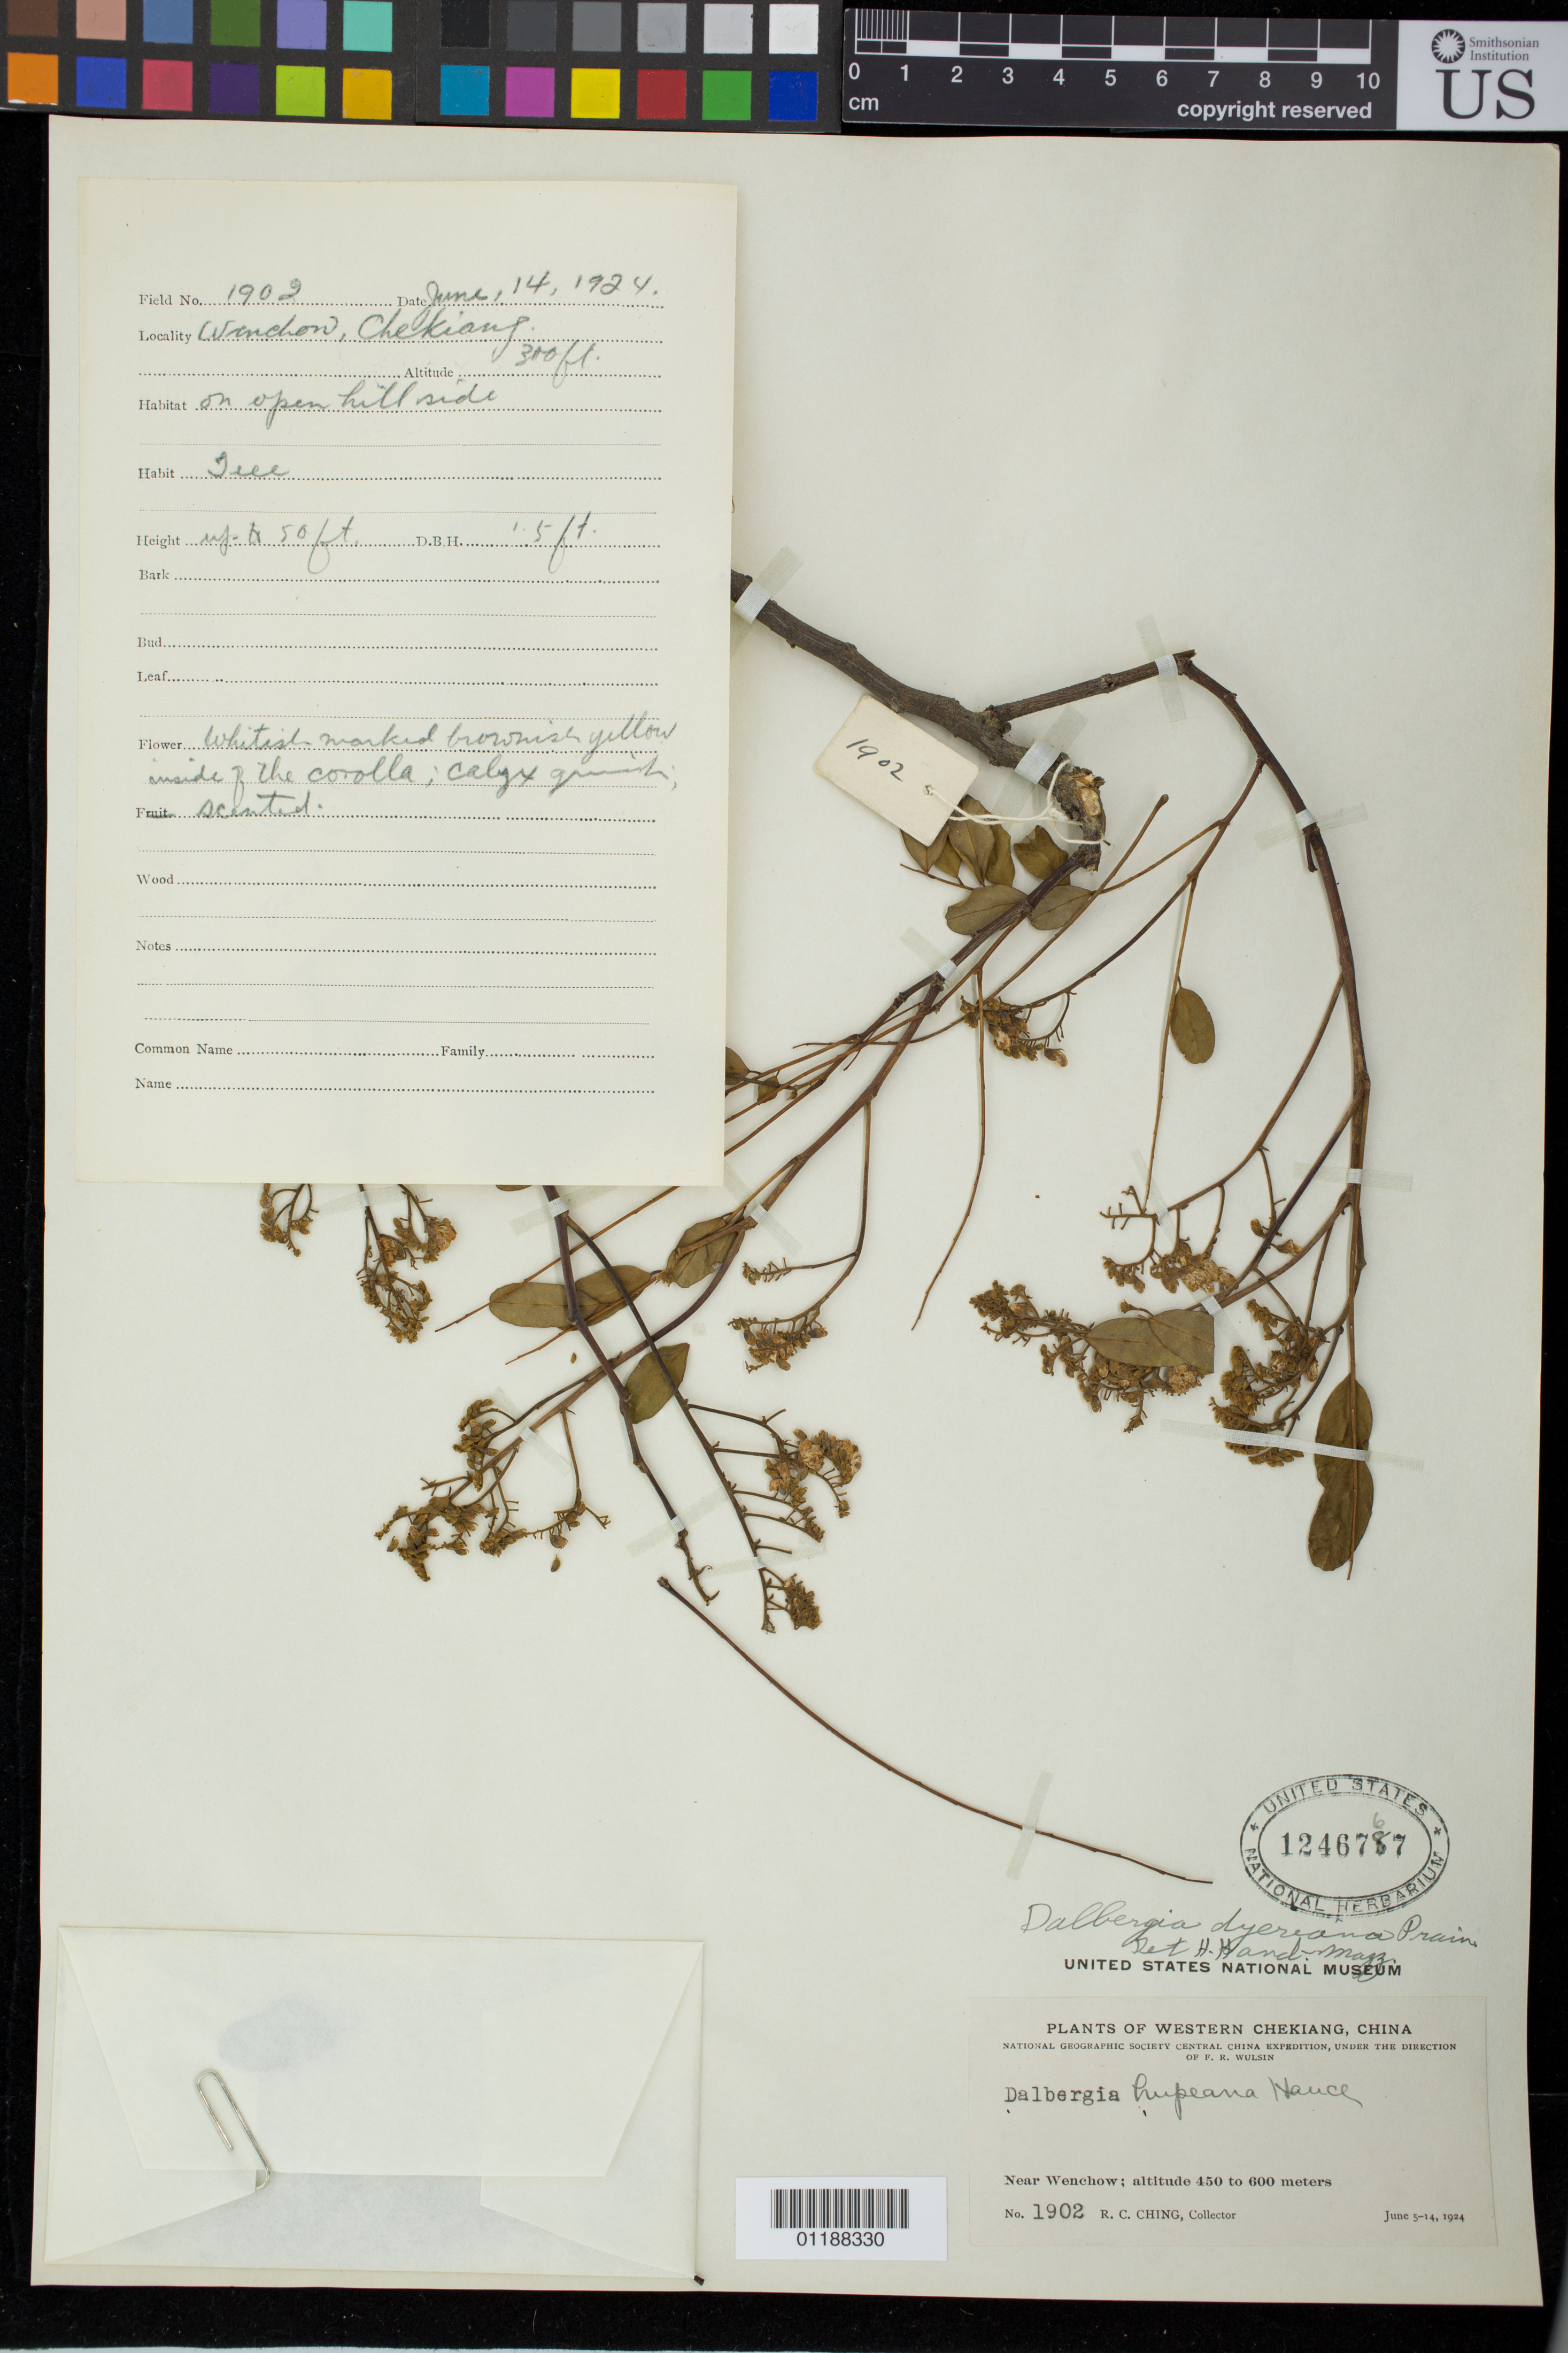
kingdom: Plantae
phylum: Tracheophyta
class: Magnoliopsida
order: Fabales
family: Fabaceae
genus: Dalbergia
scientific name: Dalbergia dyeriana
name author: B. Harms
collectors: R. C. Ching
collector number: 1902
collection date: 1924-06-14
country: China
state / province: Zhejiang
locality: On open hillside. Wenchow, Chekiang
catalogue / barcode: US 1246767